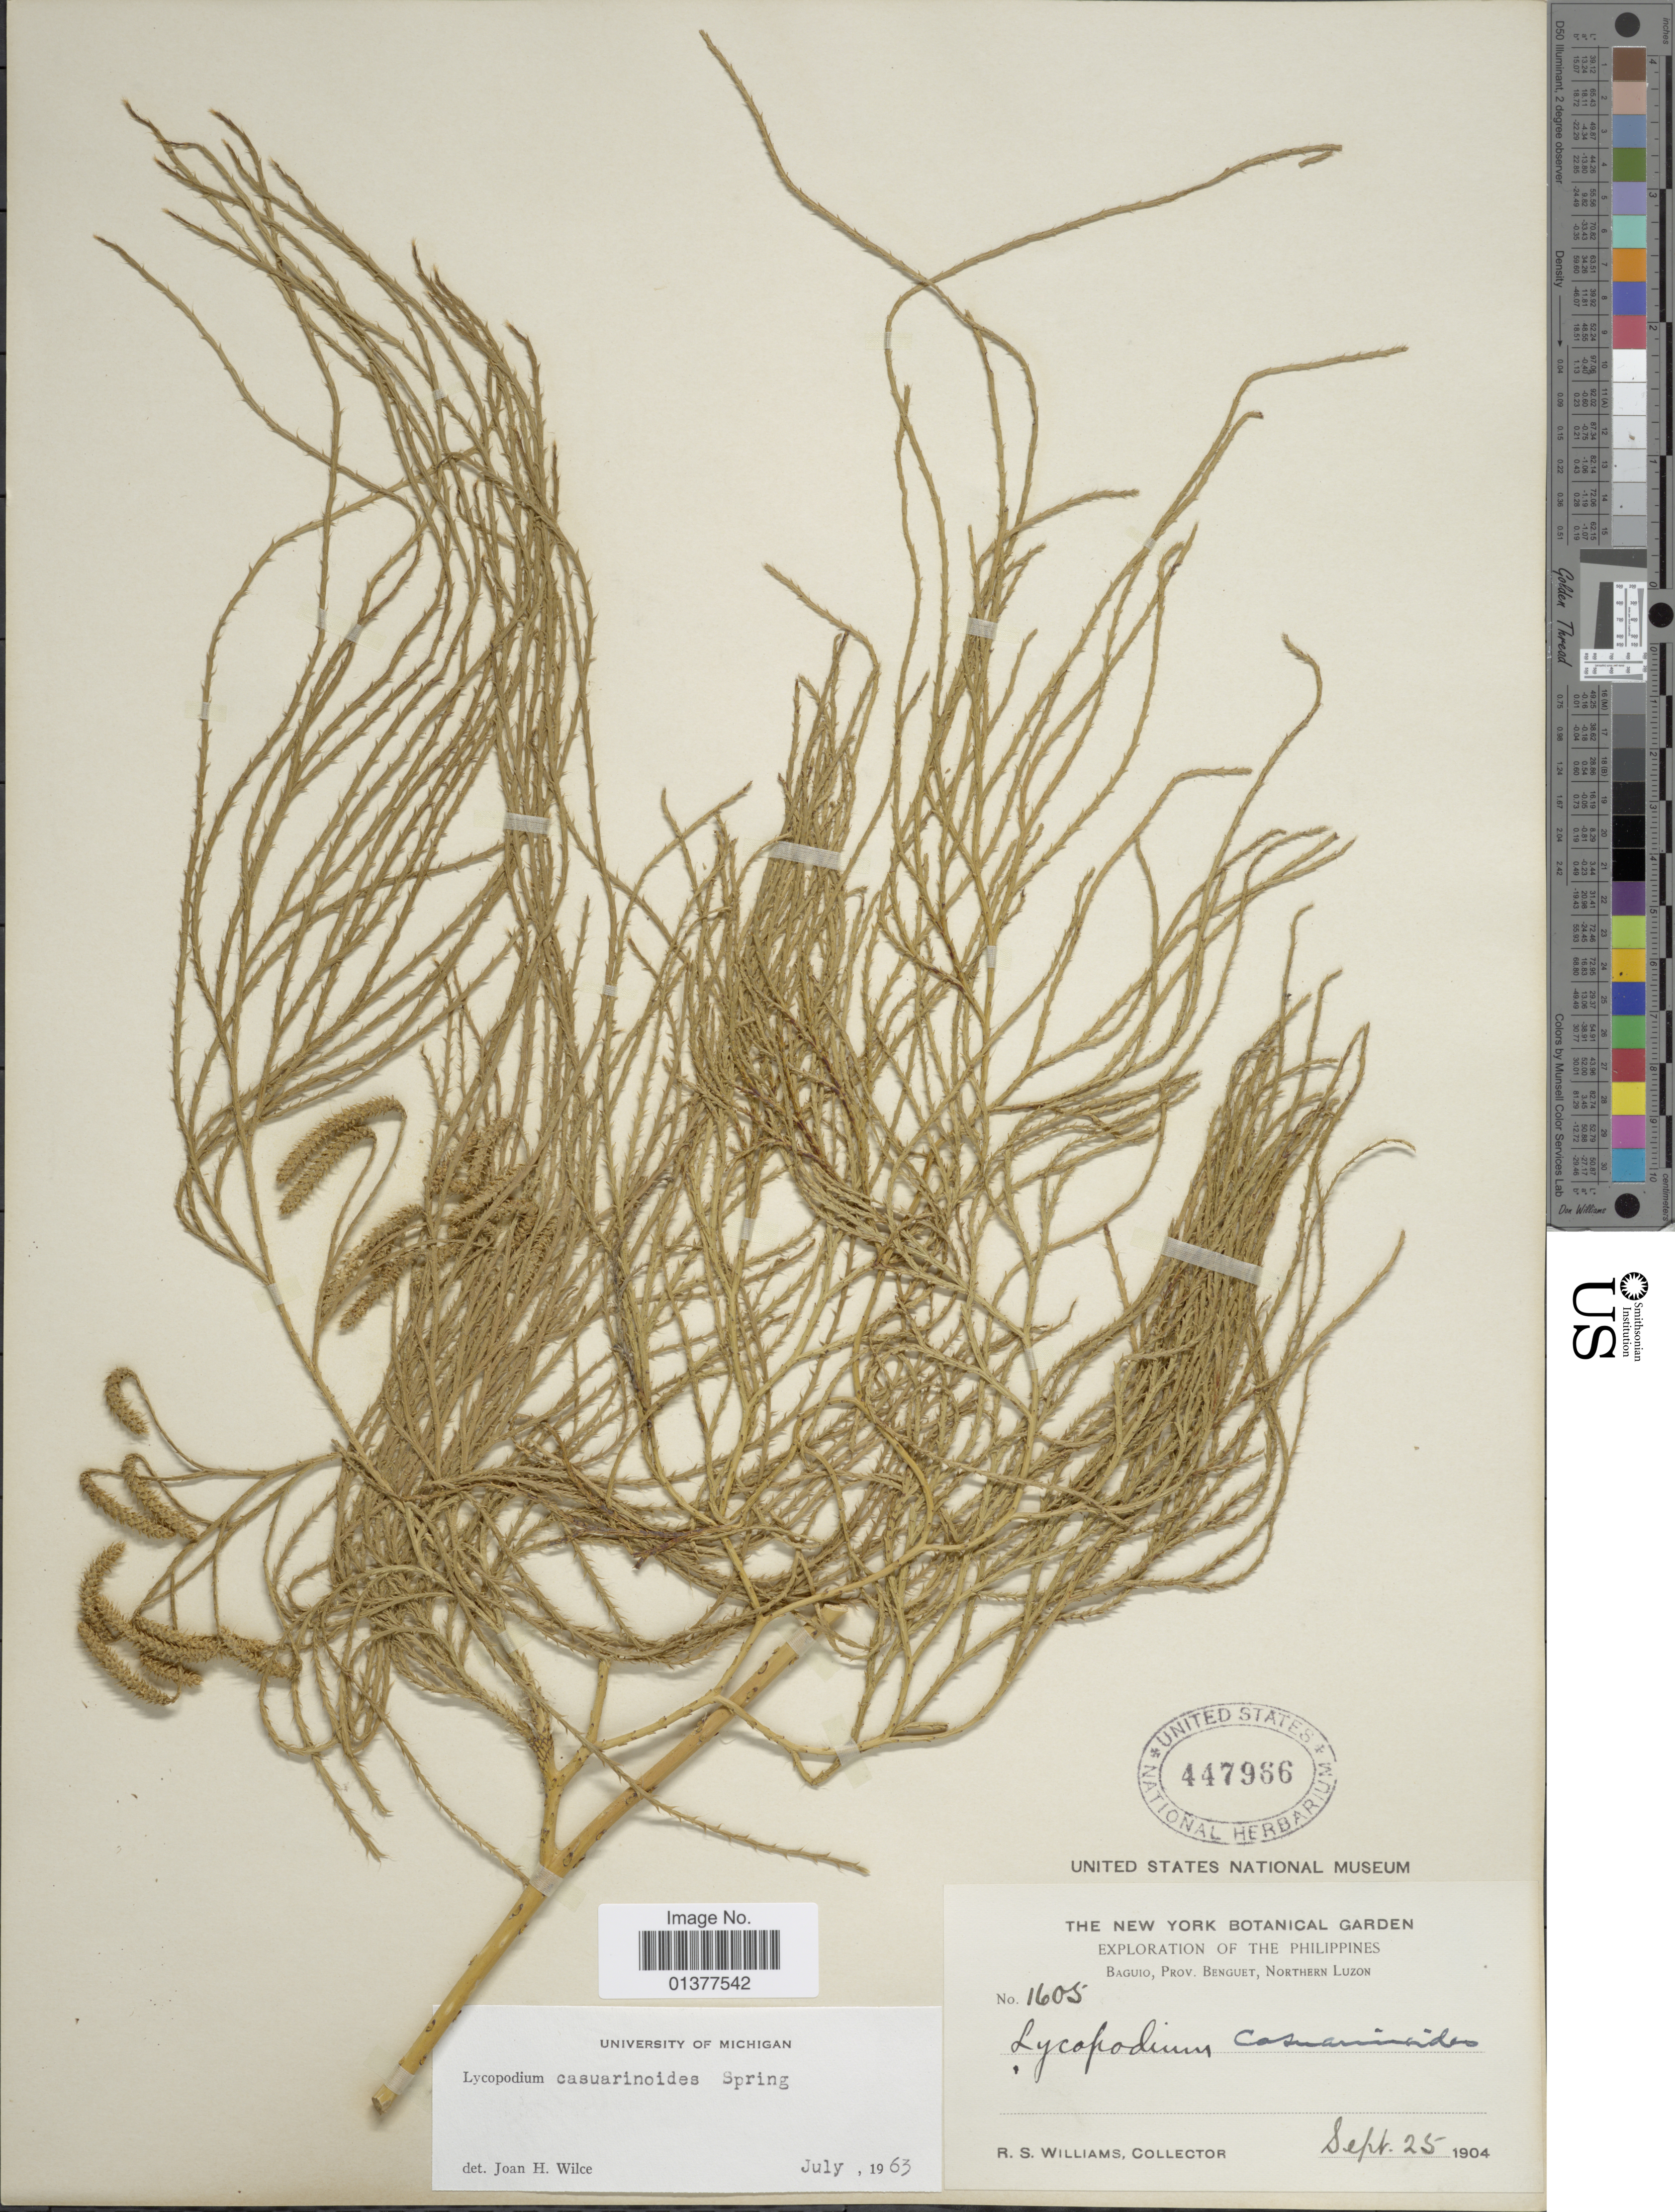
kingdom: Plantae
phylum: Tracheophyta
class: Lycopodiopsida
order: Lycopodiales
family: Lycopodiaceae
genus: Lycopodiastrum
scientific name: Lycopodiastrum casuarinoides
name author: (Spring) Holub ex R.D. Dixit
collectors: R. S. Williams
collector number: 1605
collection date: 1904-09-25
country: Philippines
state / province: Central Luzon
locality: Baguio, prov. Benguet, Northern Luzon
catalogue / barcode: US 447966